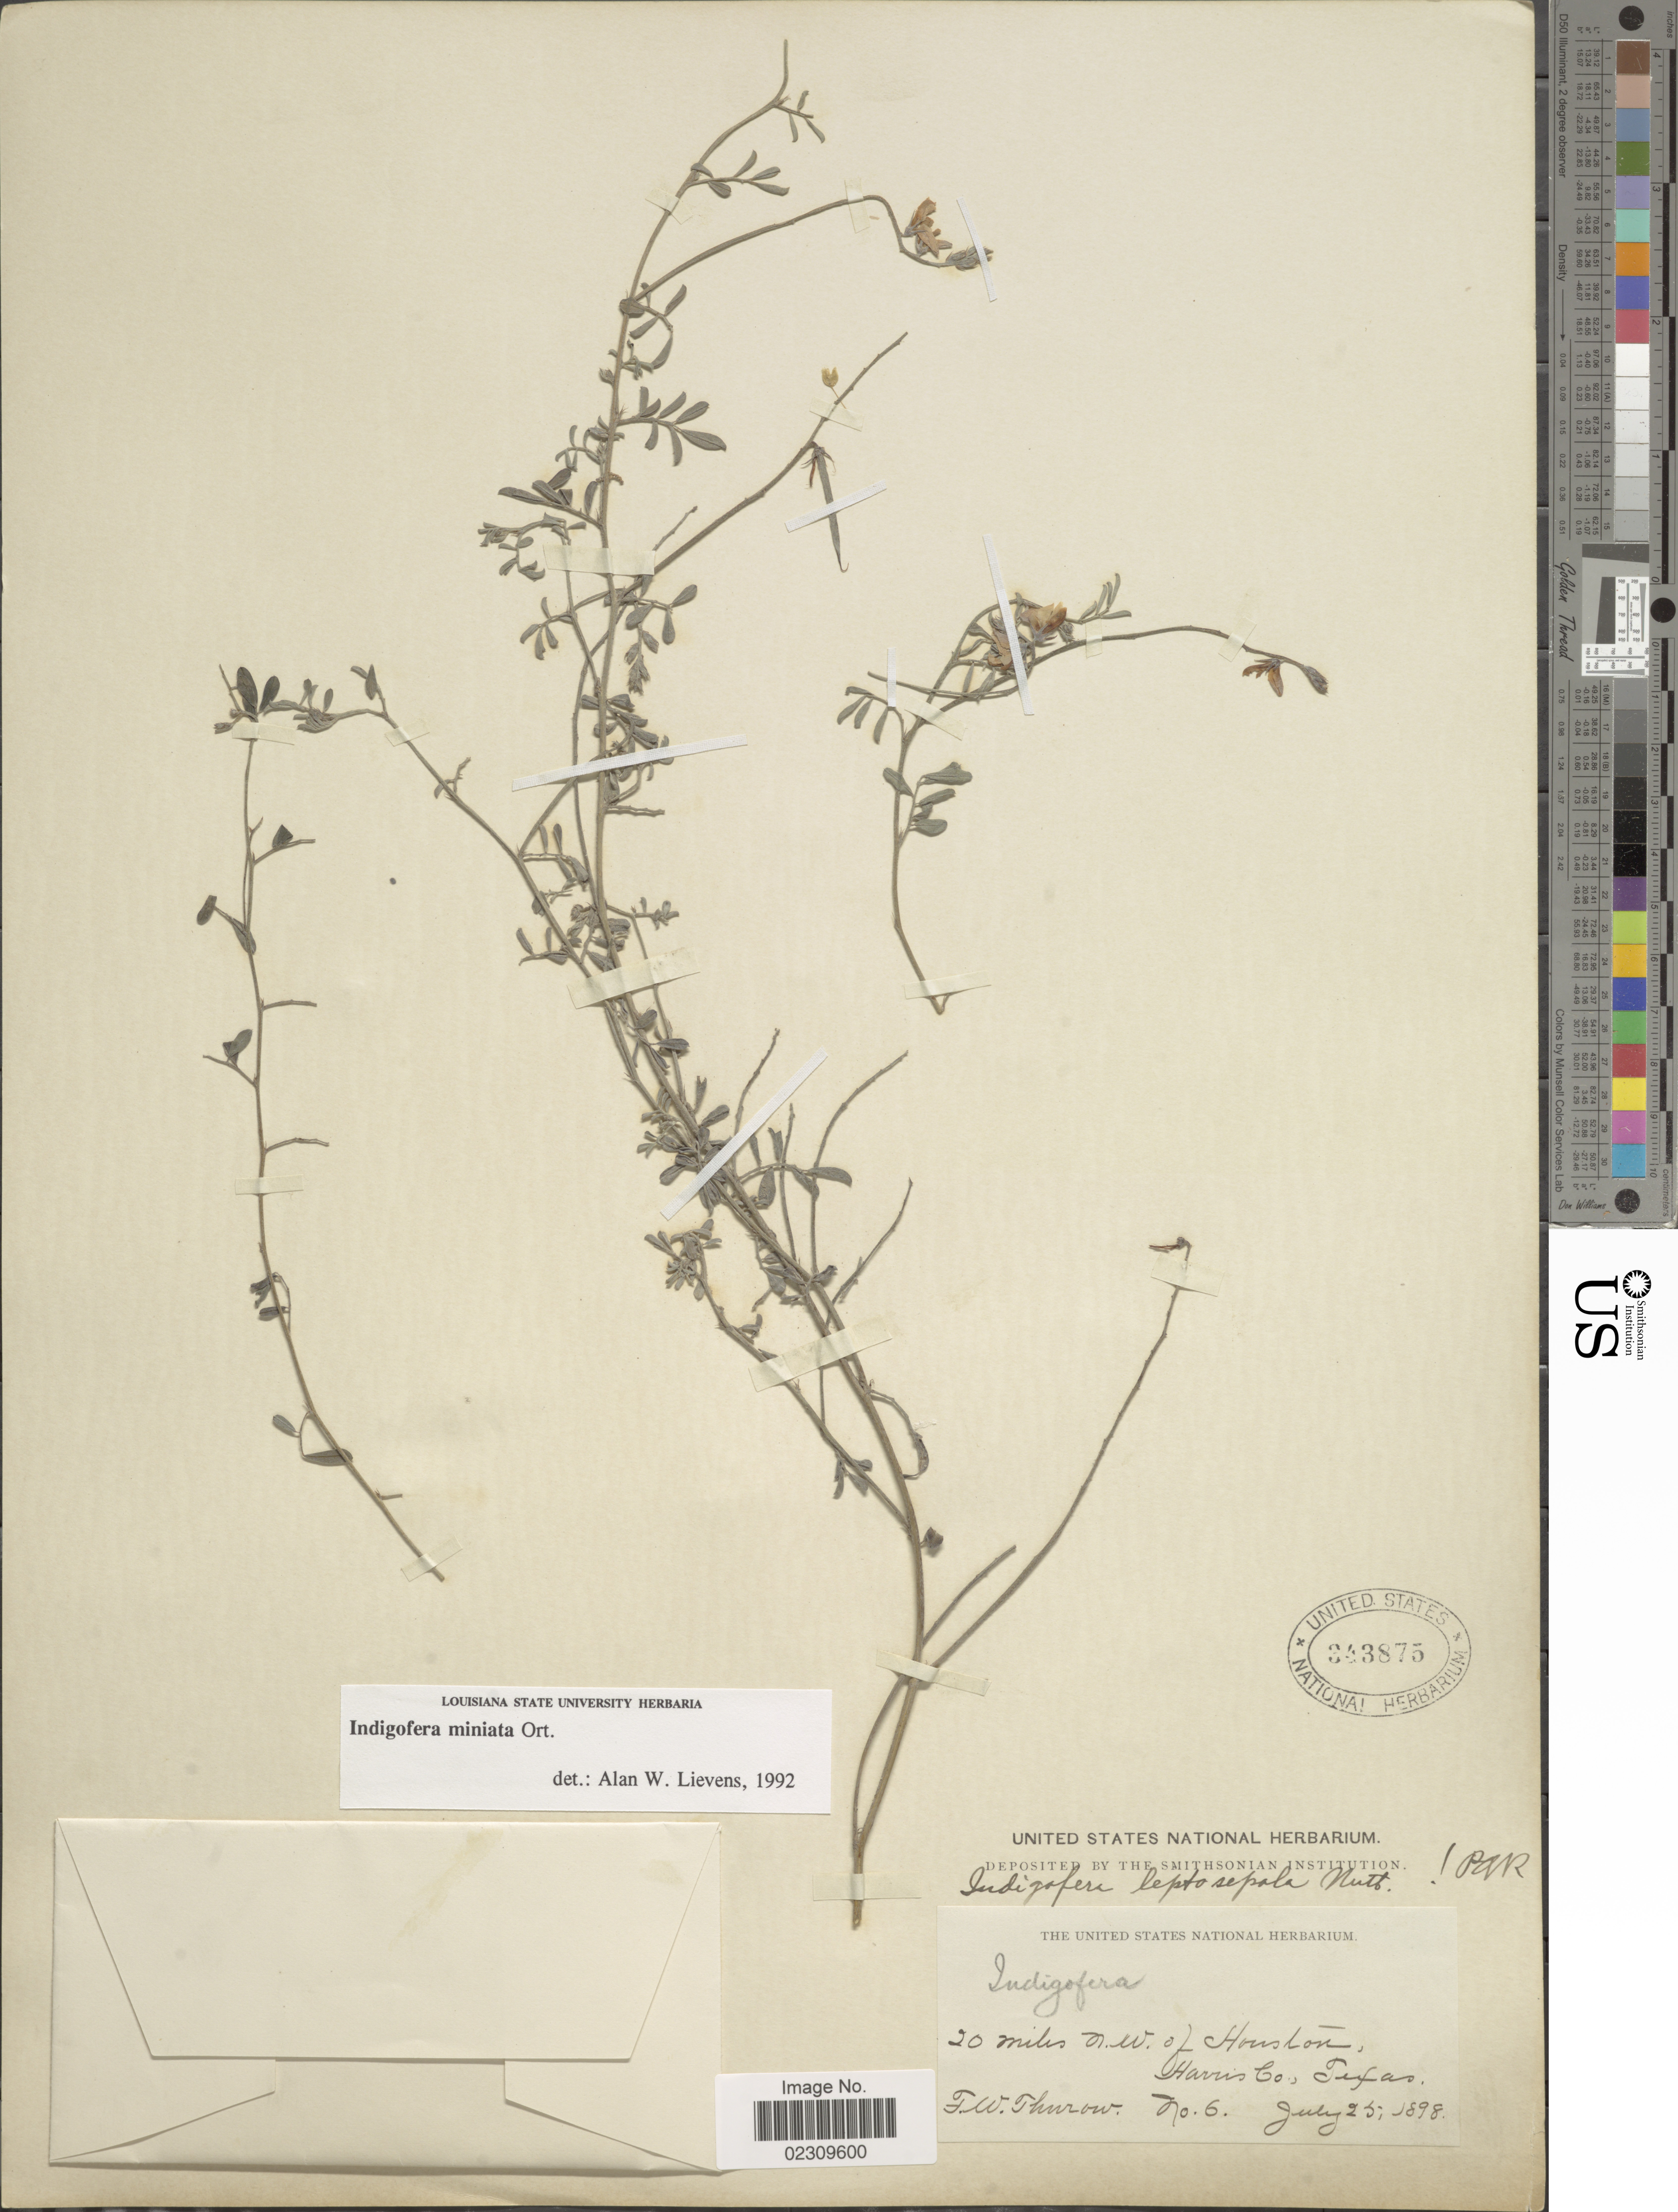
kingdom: Plantae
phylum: Tracheophyta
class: Magnoliopsida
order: Fabales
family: Fabaceae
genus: Indigofera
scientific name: Indigofera miniata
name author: Orteg.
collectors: F. W. Thurow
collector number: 6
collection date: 1898-07-25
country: United States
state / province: Texas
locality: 20 miles N.W. of Houston, Harris Co.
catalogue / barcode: US 343875